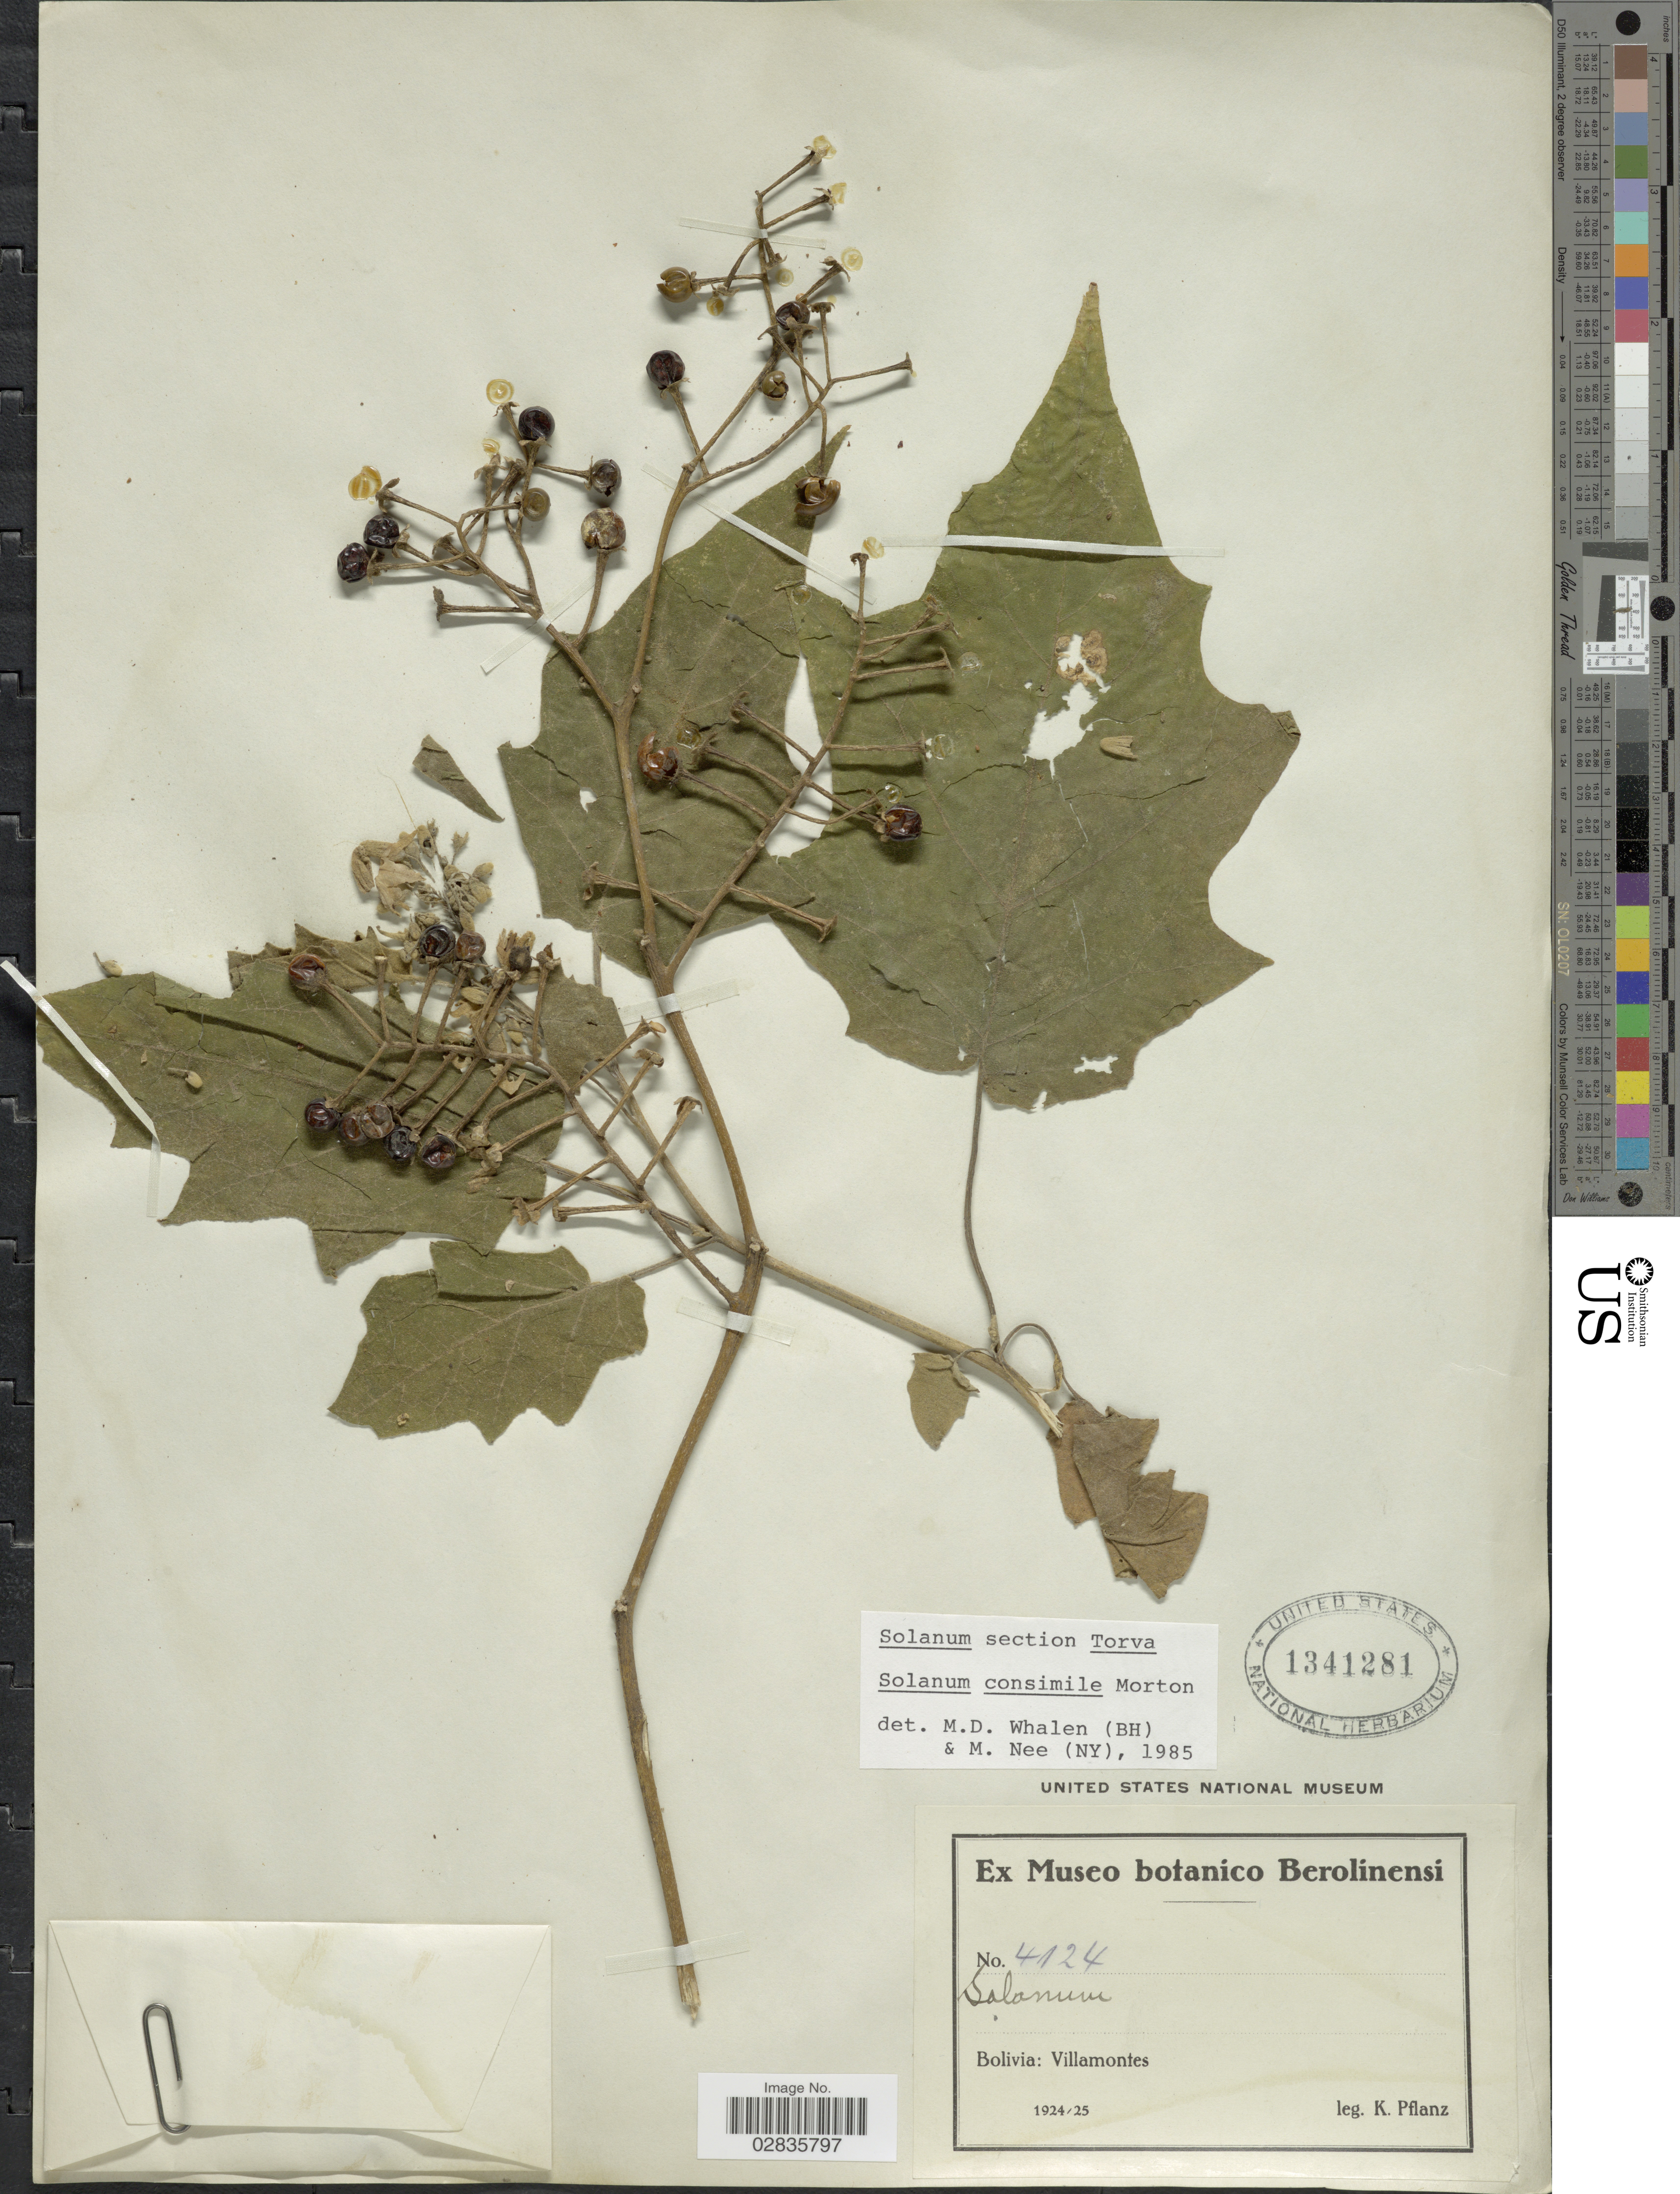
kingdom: Plantae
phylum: Tracheophyta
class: Magnoliopsida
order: Solanales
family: Solanaceae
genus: Solanum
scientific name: Solanum consimile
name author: C.V. Morton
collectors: K. Pflanz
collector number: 4124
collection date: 1924/1925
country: Bolivia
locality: Villamontes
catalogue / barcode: US 1341281